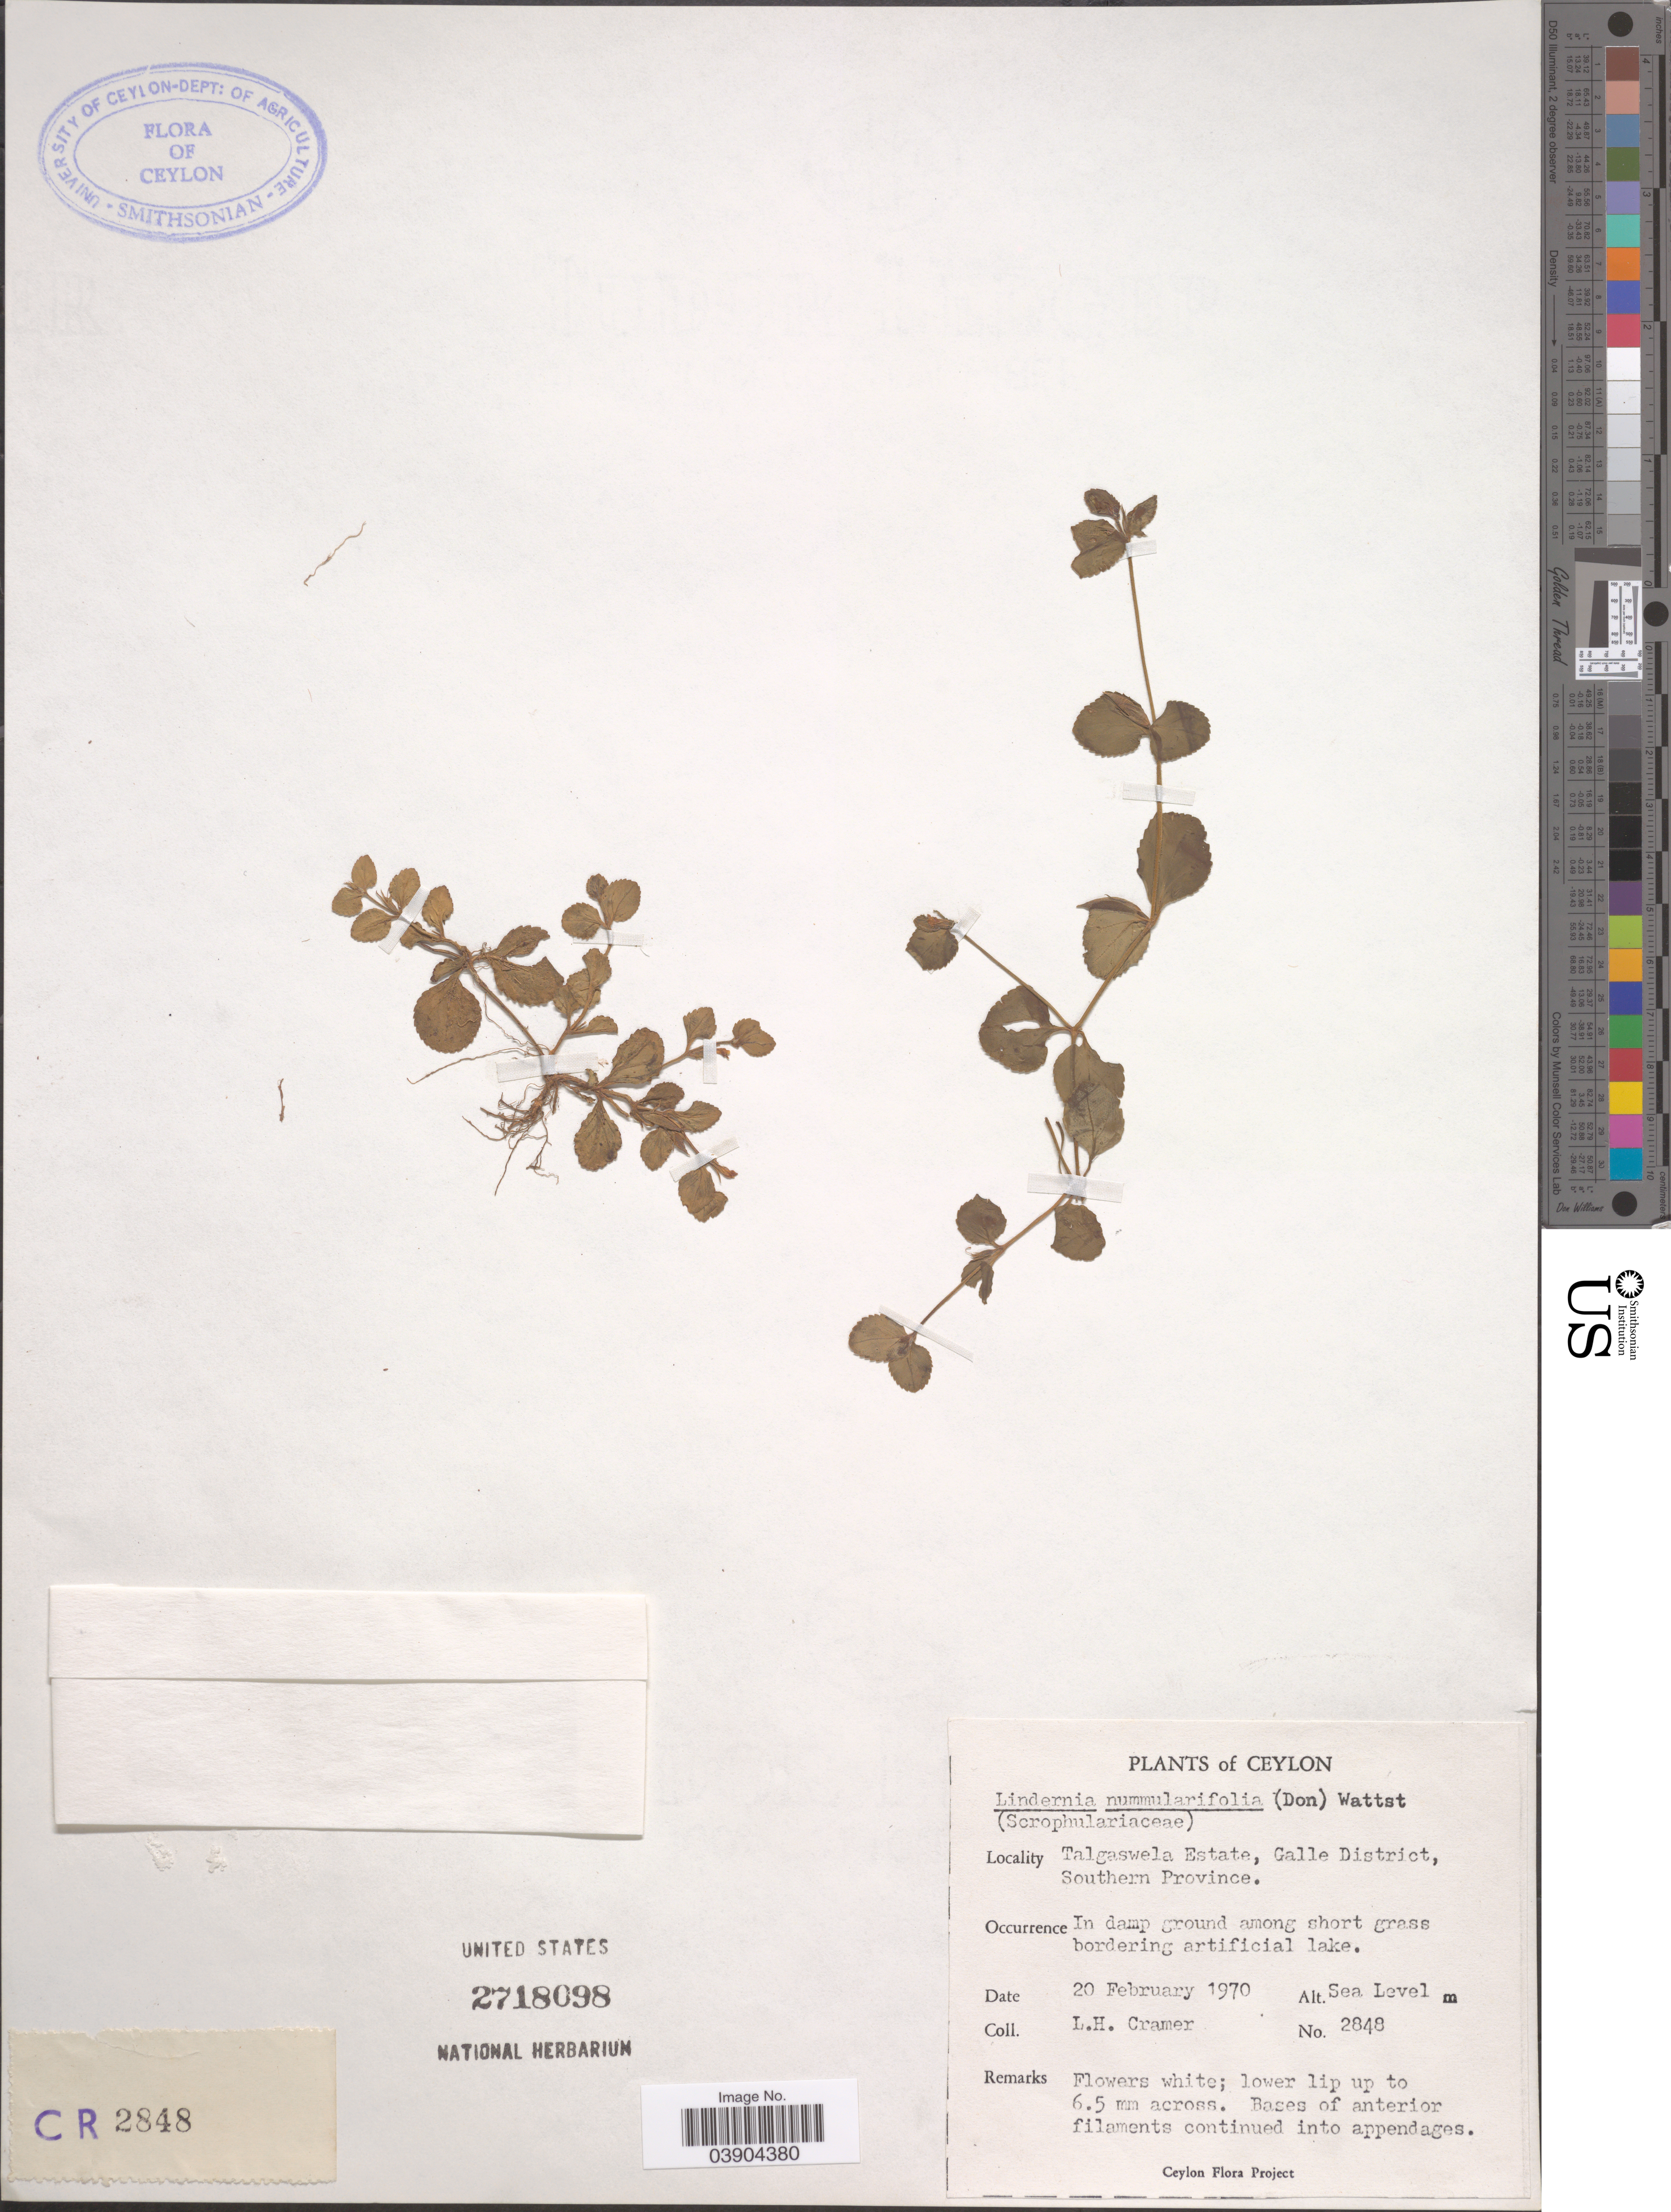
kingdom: Plantae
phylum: Tracheophyta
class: Magnoliopsida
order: Lamiales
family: Linderniaceae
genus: Lindernia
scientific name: Lindernia nummulariifolia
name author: (D. Don) Wettst.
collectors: L. H. Cramer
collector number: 2848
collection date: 1970-02-20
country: Sri Lanka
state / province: Southern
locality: Ceylon. Talgaswela Estate, Galle District.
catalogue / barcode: US 2718098